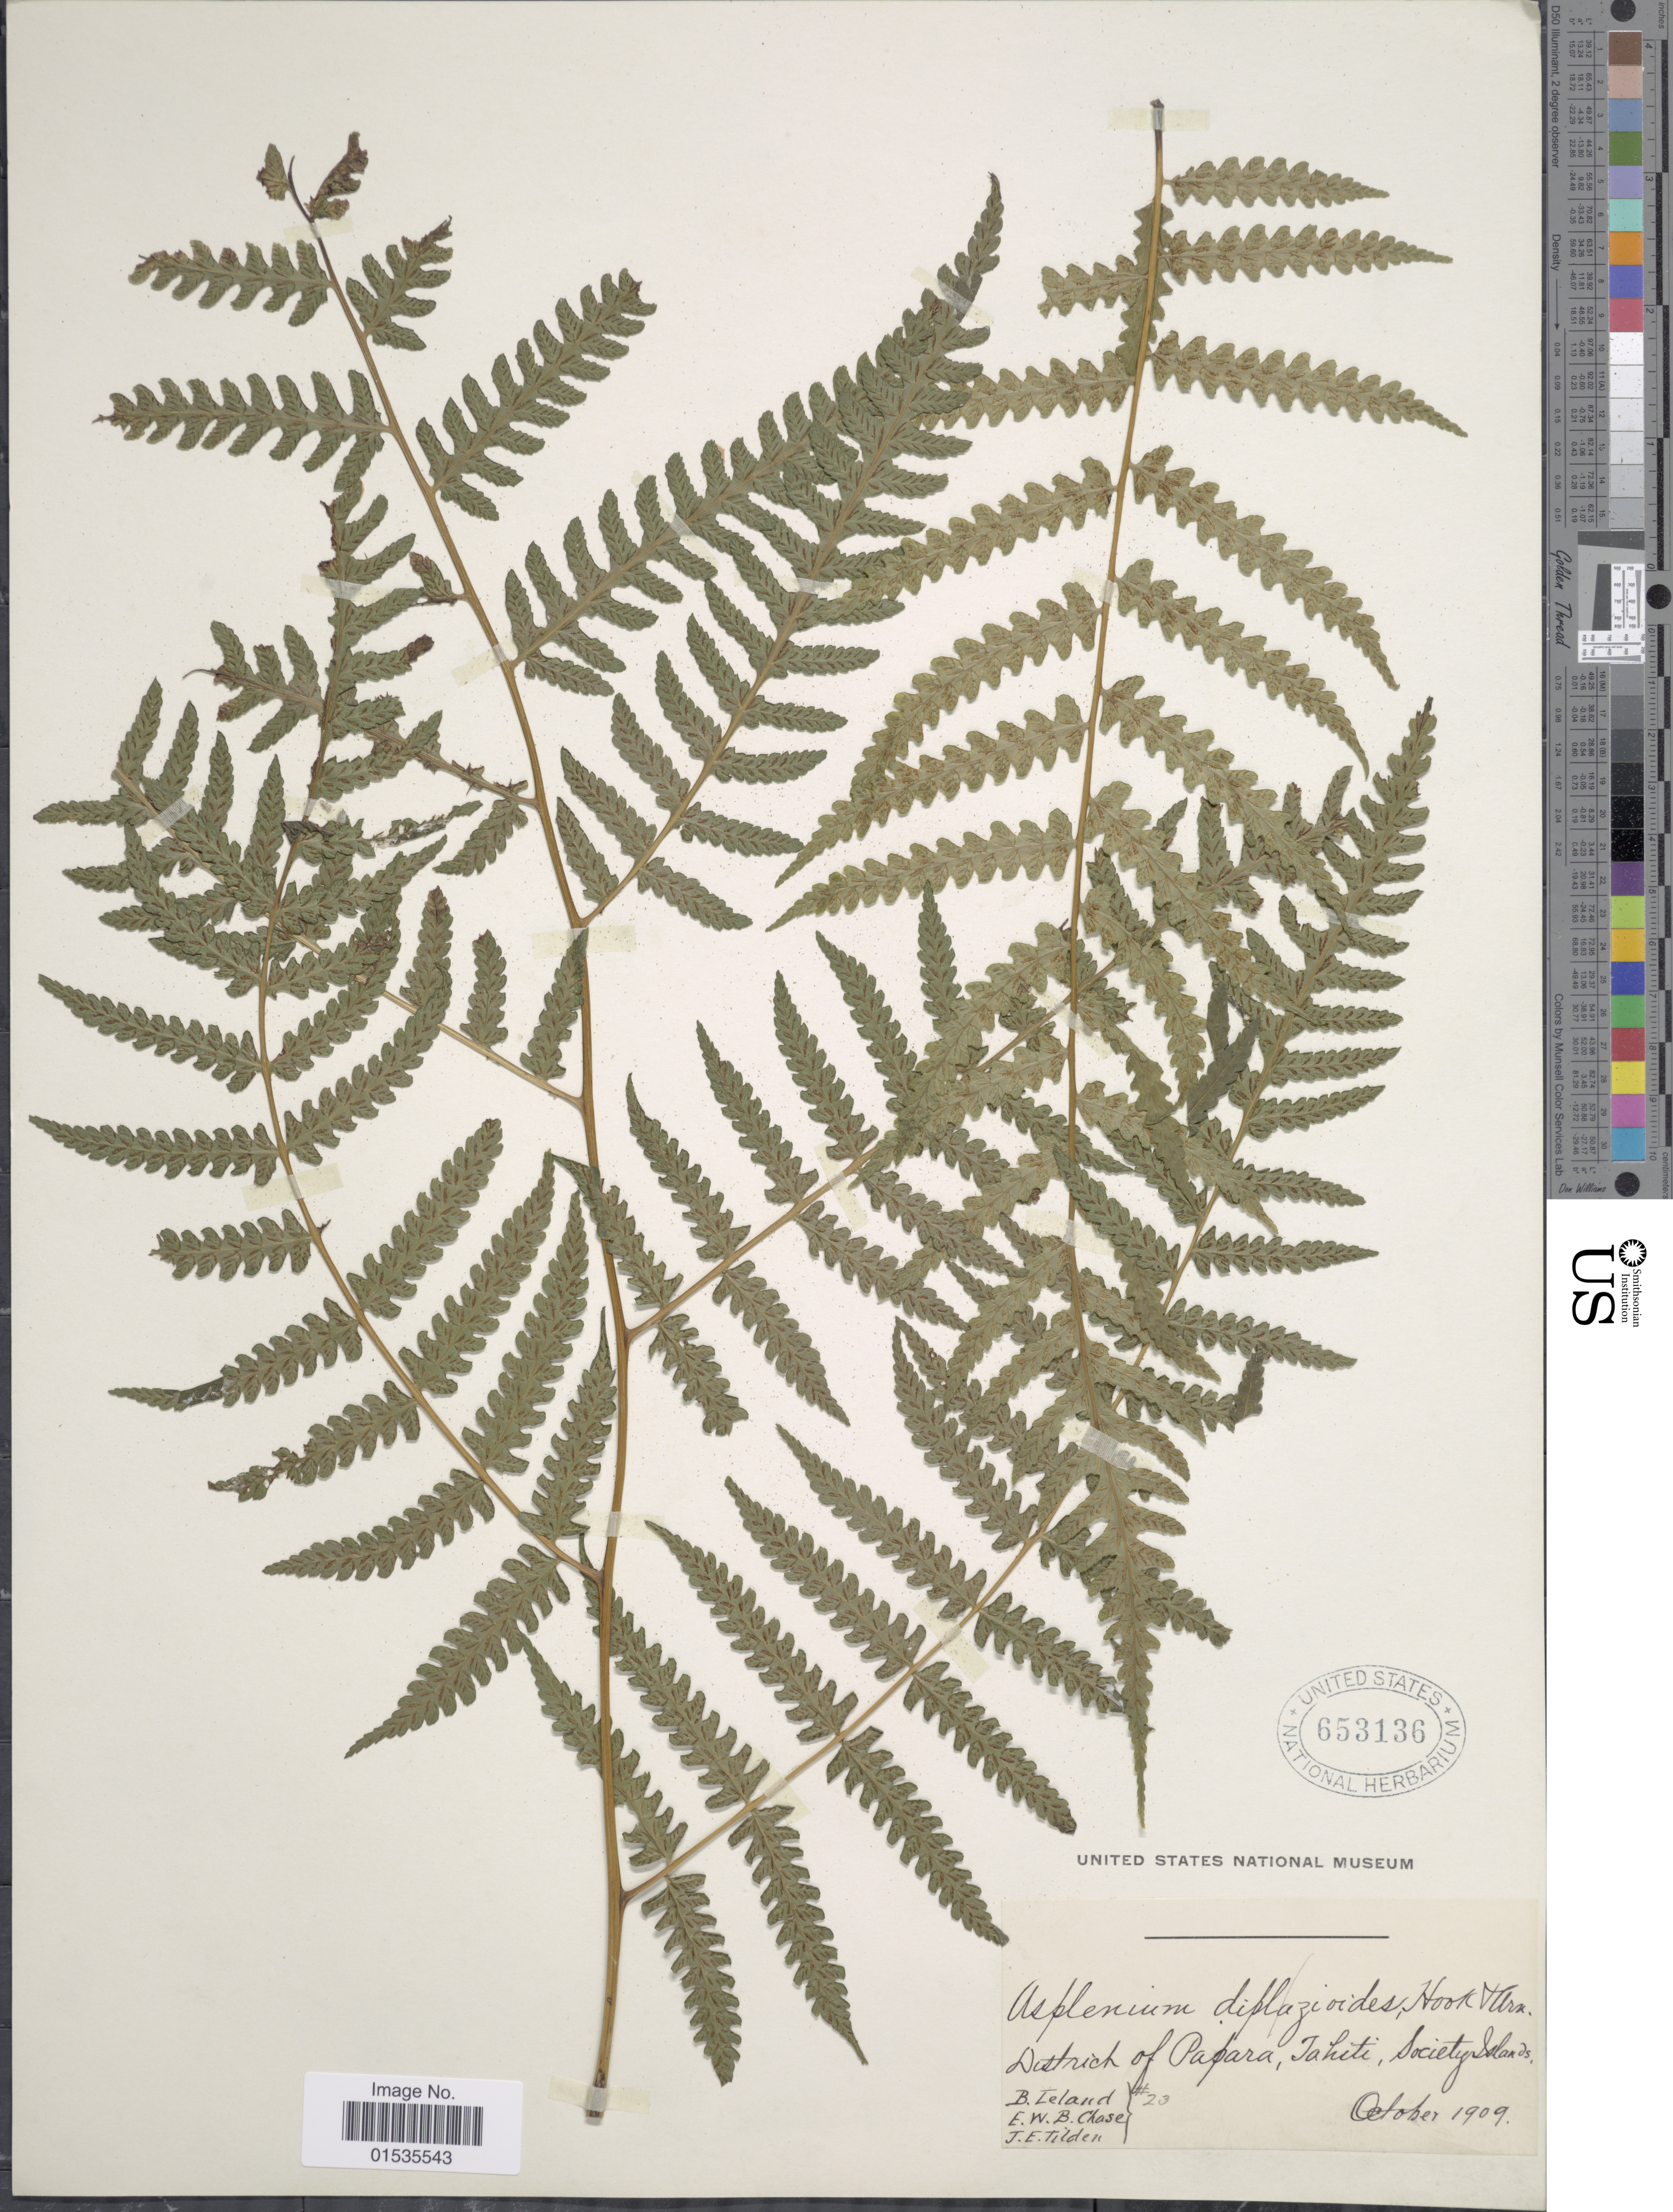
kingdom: Plantae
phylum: Tracheophyta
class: Polypodiopsida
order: Polypodiales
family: Athyriaceae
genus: Diplazium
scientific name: Diplazium harpeodes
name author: T. Moore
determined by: Florence, J.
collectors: B. Leland, E. W. Chase & J. E. Tilden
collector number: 23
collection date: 1909-10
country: French Polynesia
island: Tahiti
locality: Tahiti, Society Islands, District of Papara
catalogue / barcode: US 653136